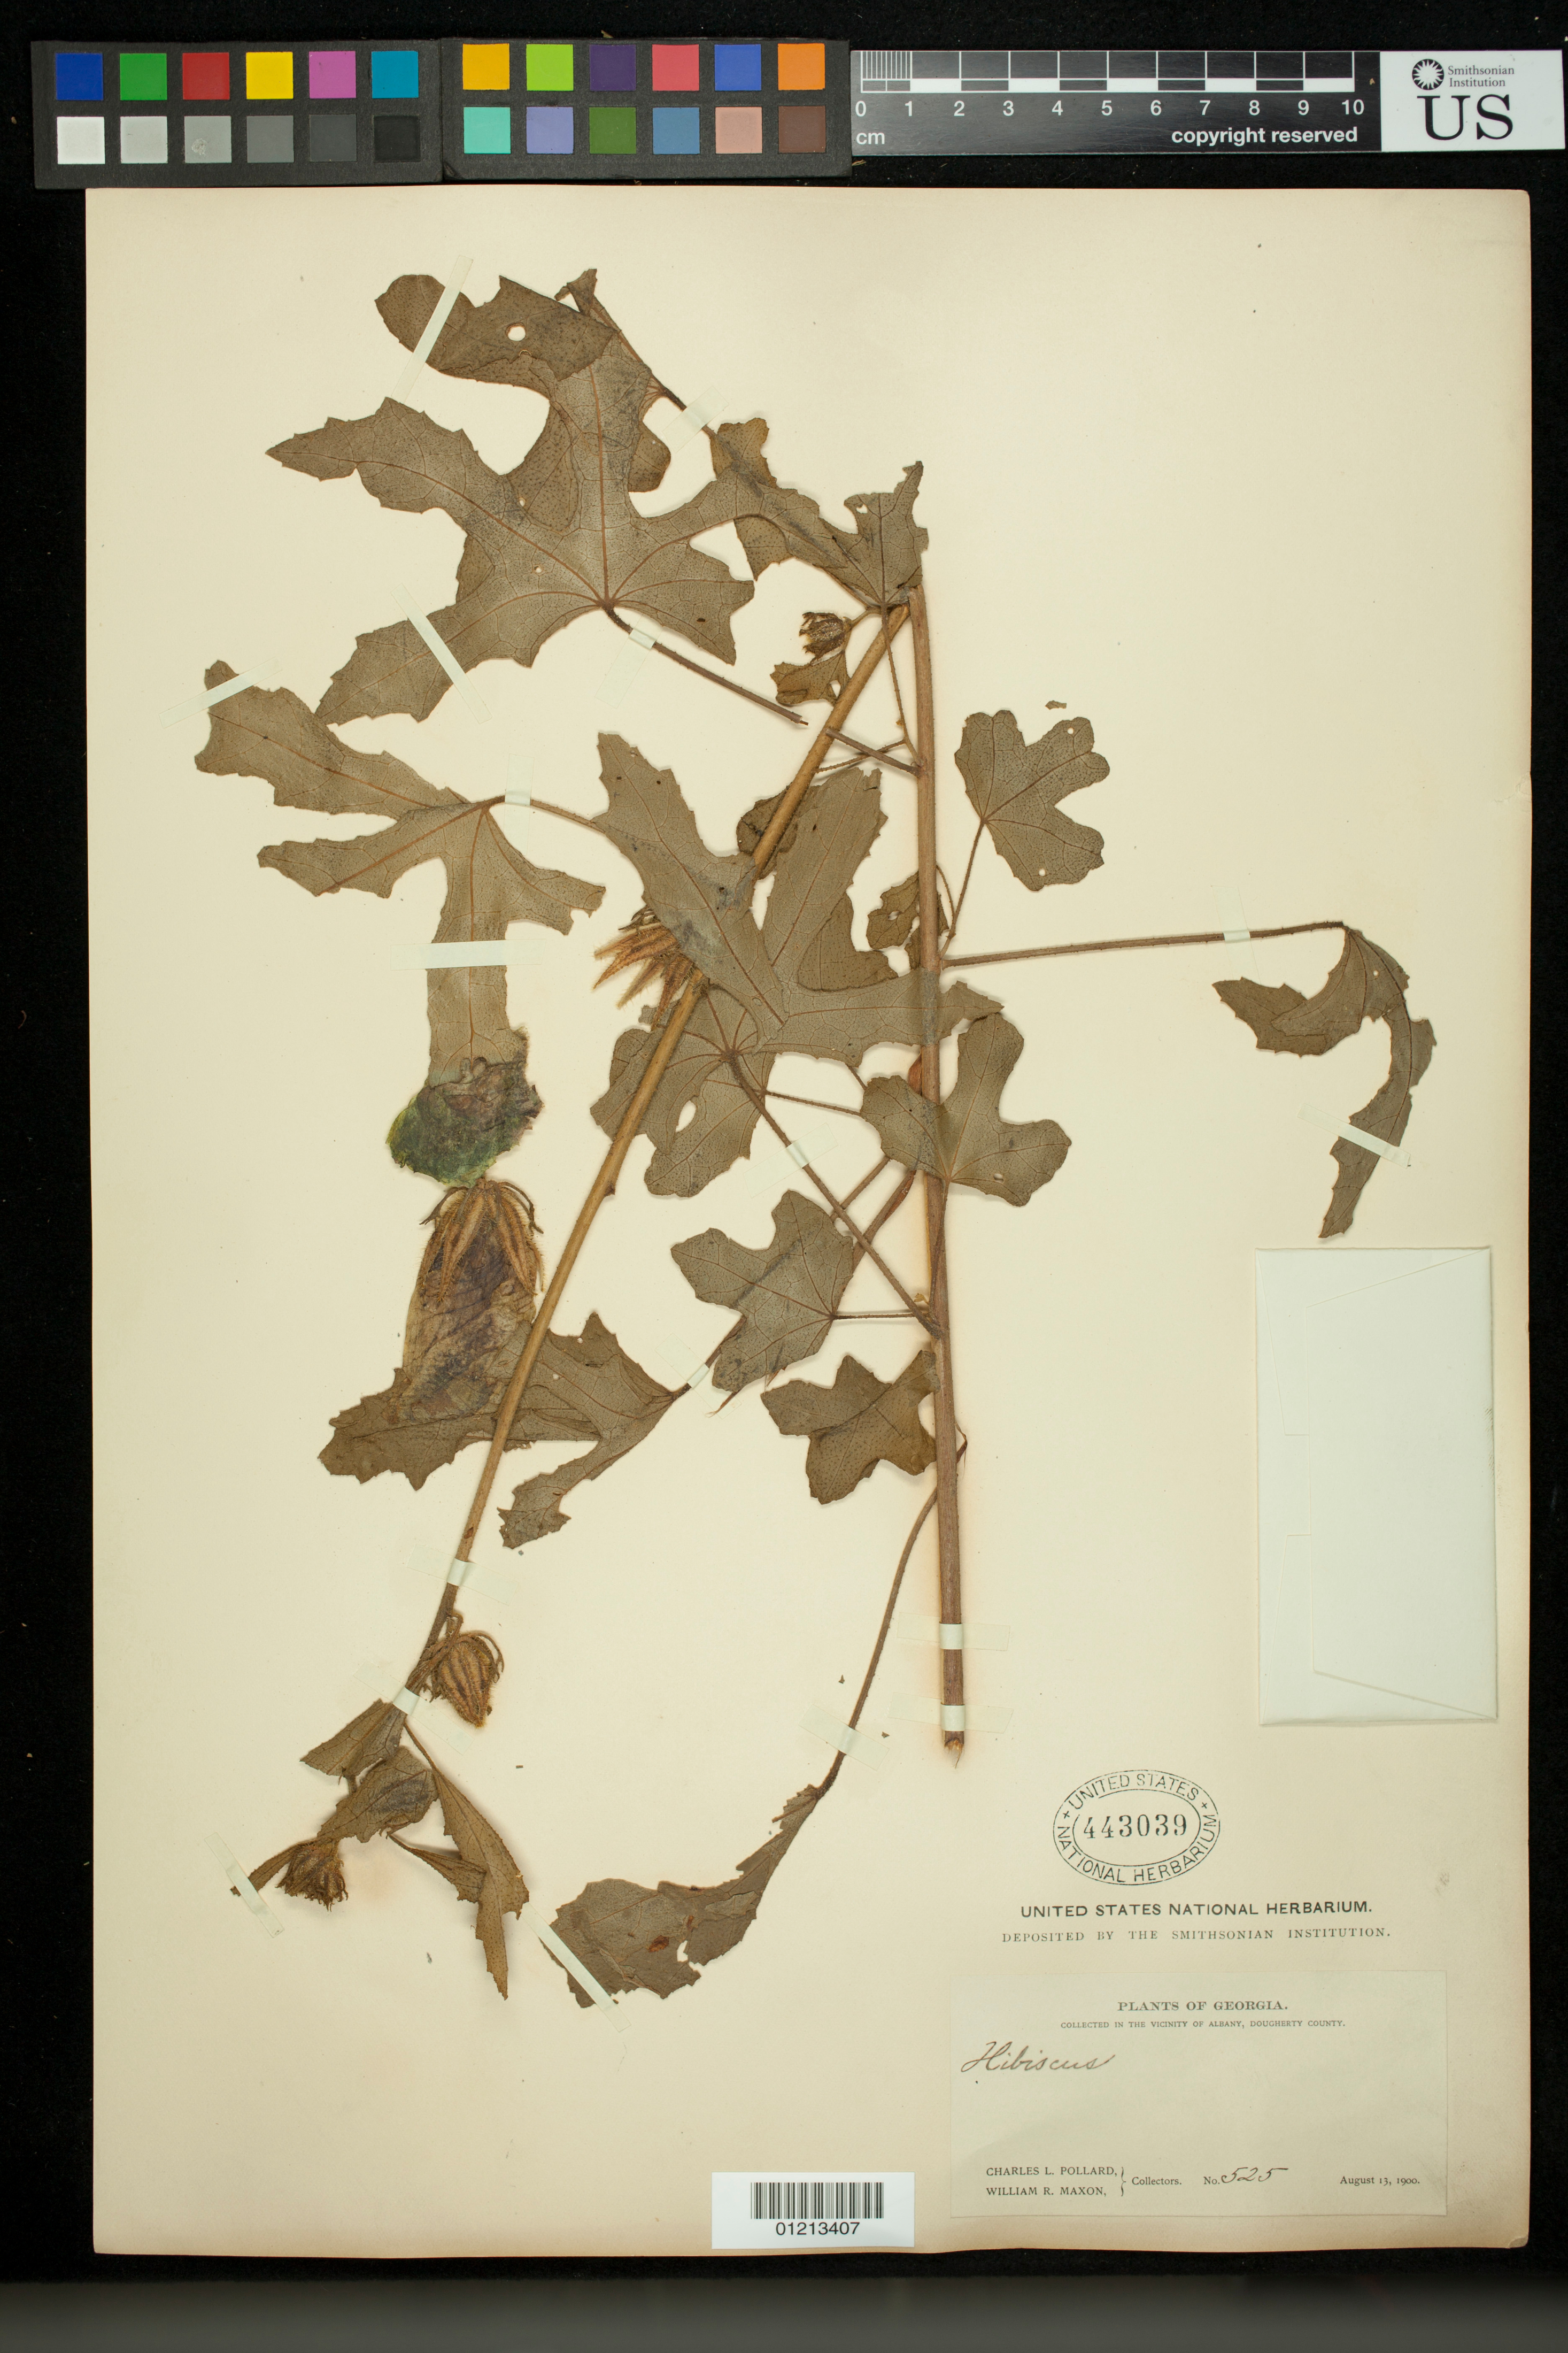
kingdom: Plantae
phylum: Tracheophyta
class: Magnoliopsida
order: Malvales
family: Malvaceae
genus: Sabdariffa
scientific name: Sabdariffa aculeata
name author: (Walter) M.M. Hanes & R.L. Barrett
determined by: Dorr, Laurence J., Curator (BOT), Smithsonian Institution - National Museum of Natural History (UNITED STATES)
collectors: C. L. Pollard & W. R. Maxon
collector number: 525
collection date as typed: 13 Aug 1900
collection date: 1900-08-13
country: United States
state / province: Georgia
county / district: Dougherty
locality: Vicinity of Albany, Dougherty County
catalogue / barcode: US 443039